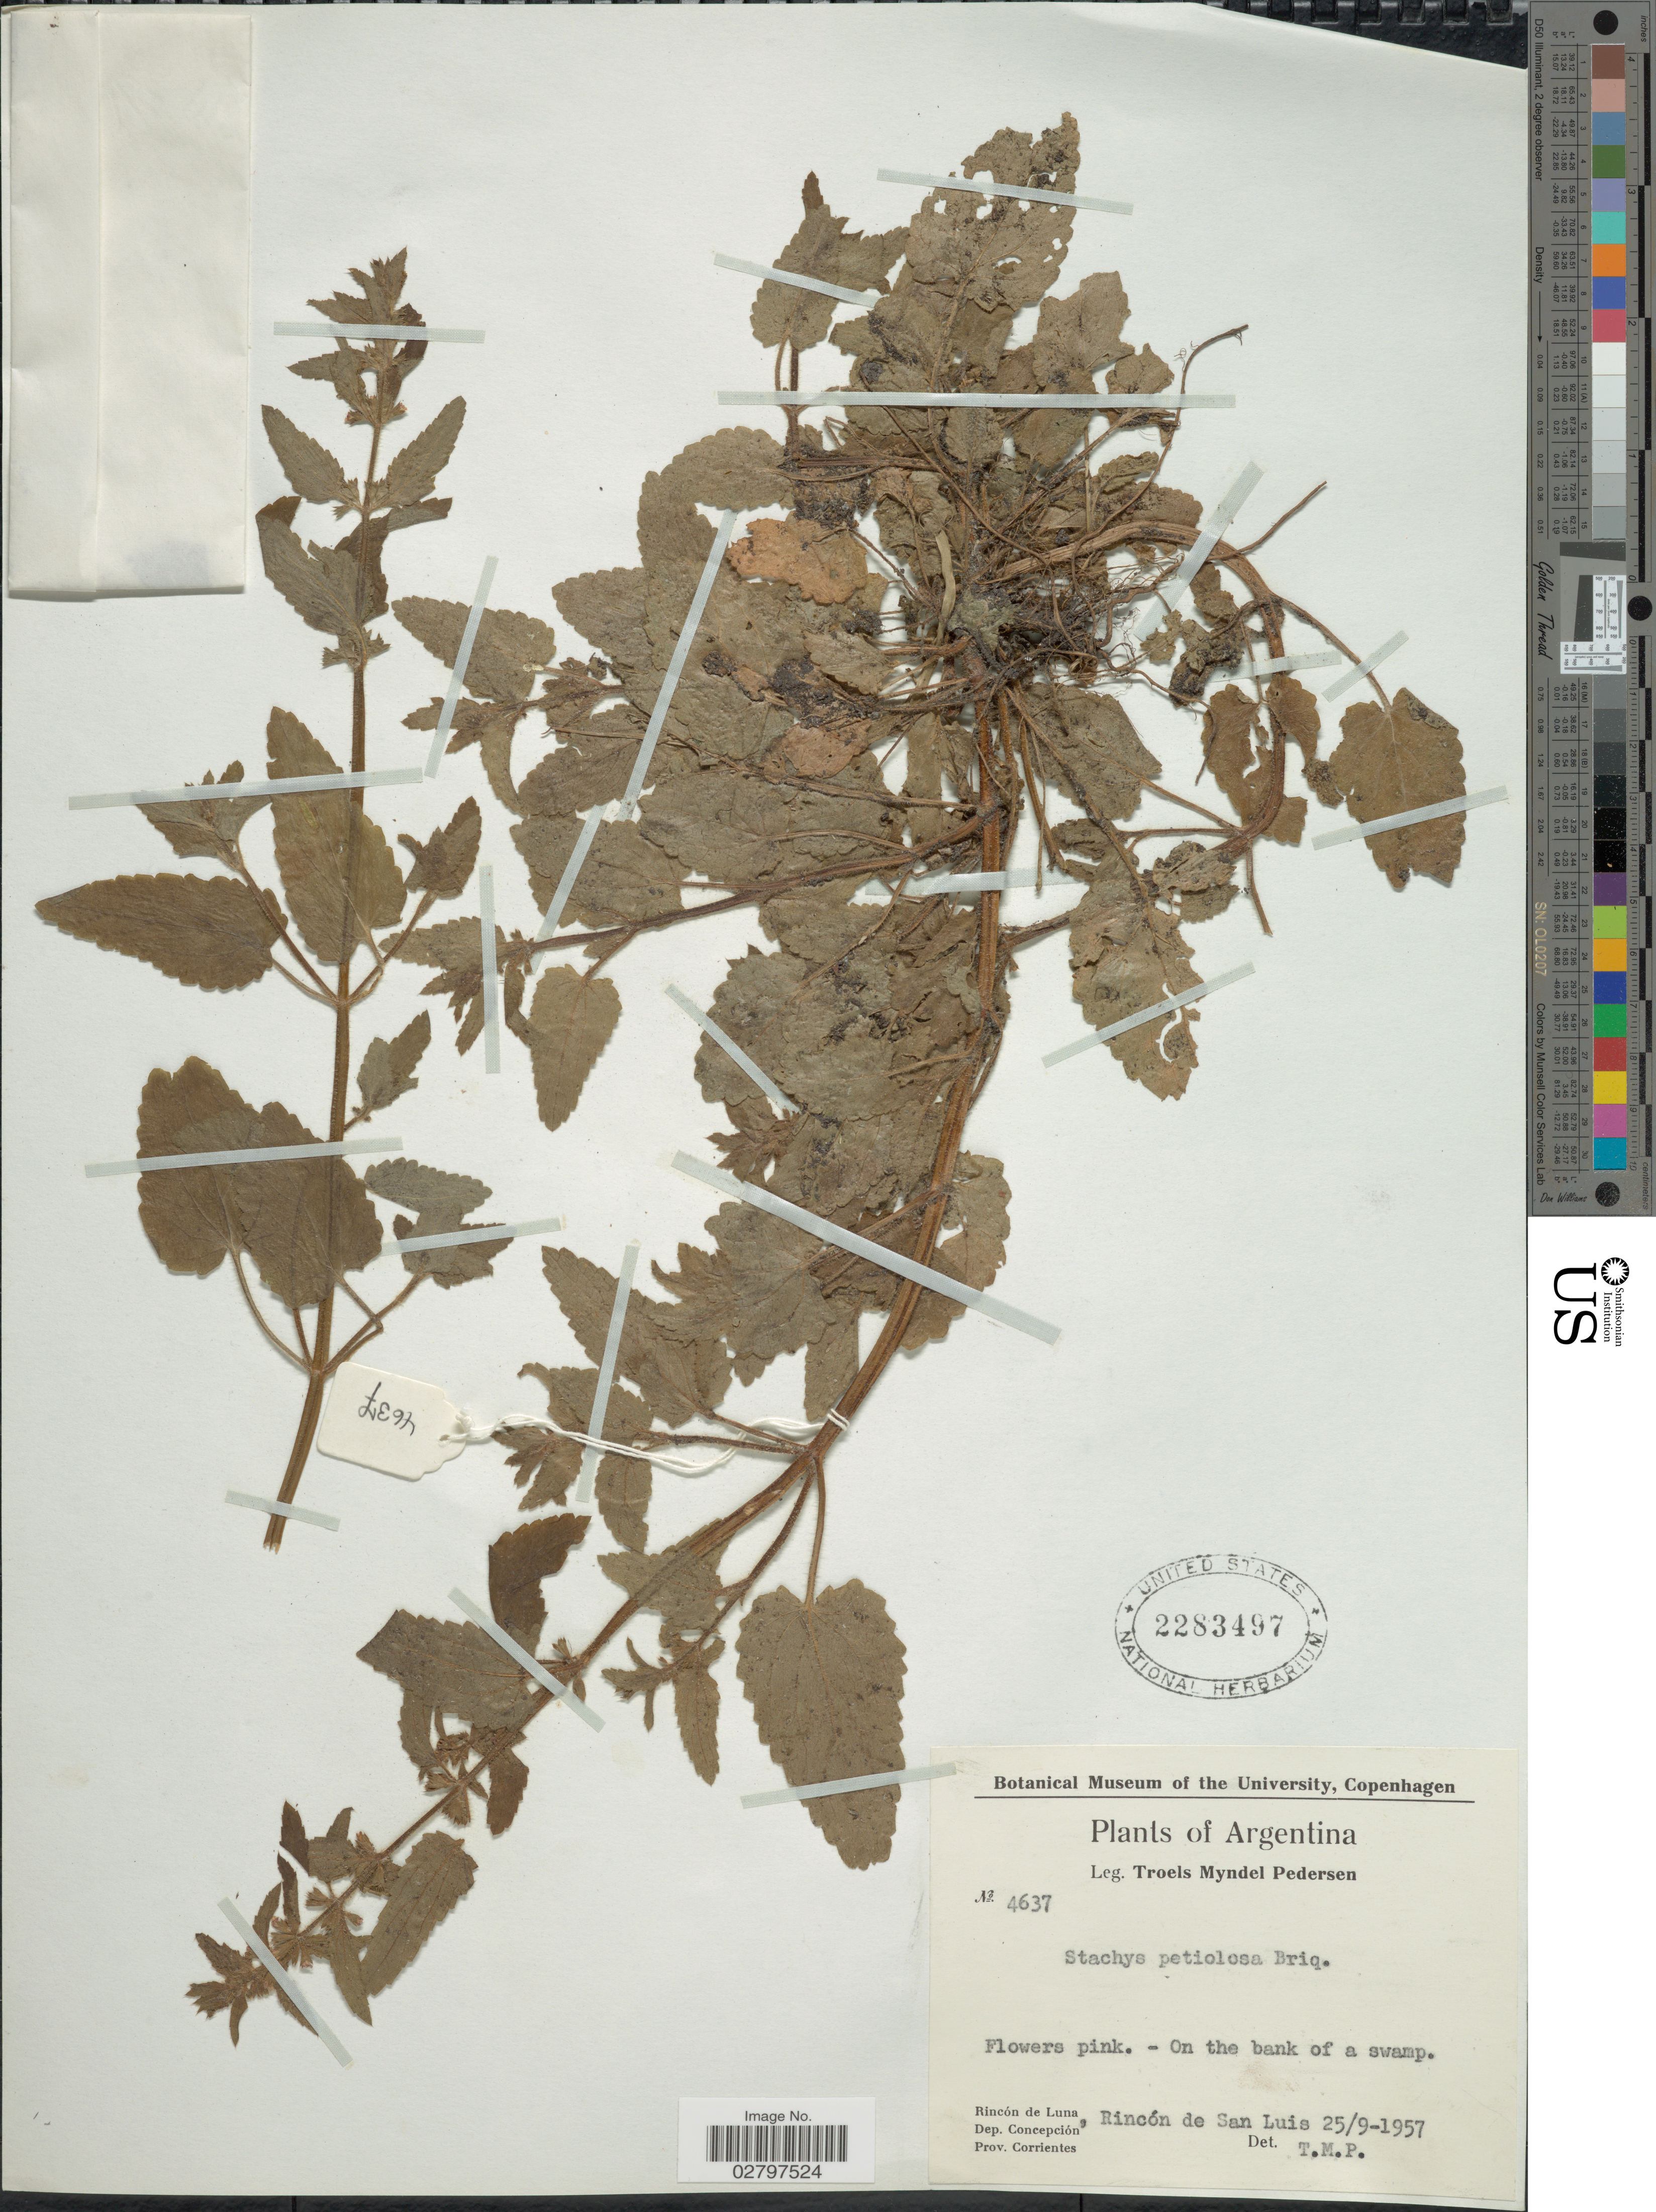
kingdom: Plantae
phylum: Tracheophyta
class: Magnoliopsida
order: Lamiales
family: Lamiaceae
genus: Stachys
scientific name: Stachys petiolosa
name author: Briq.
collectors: T. Pederson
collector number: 4637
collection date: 1957-09-25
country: Argentina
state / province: Corrientes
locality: Rincón de Luna, Rincón de San Luis, Dep. Concepción.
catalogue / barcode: US 2283497